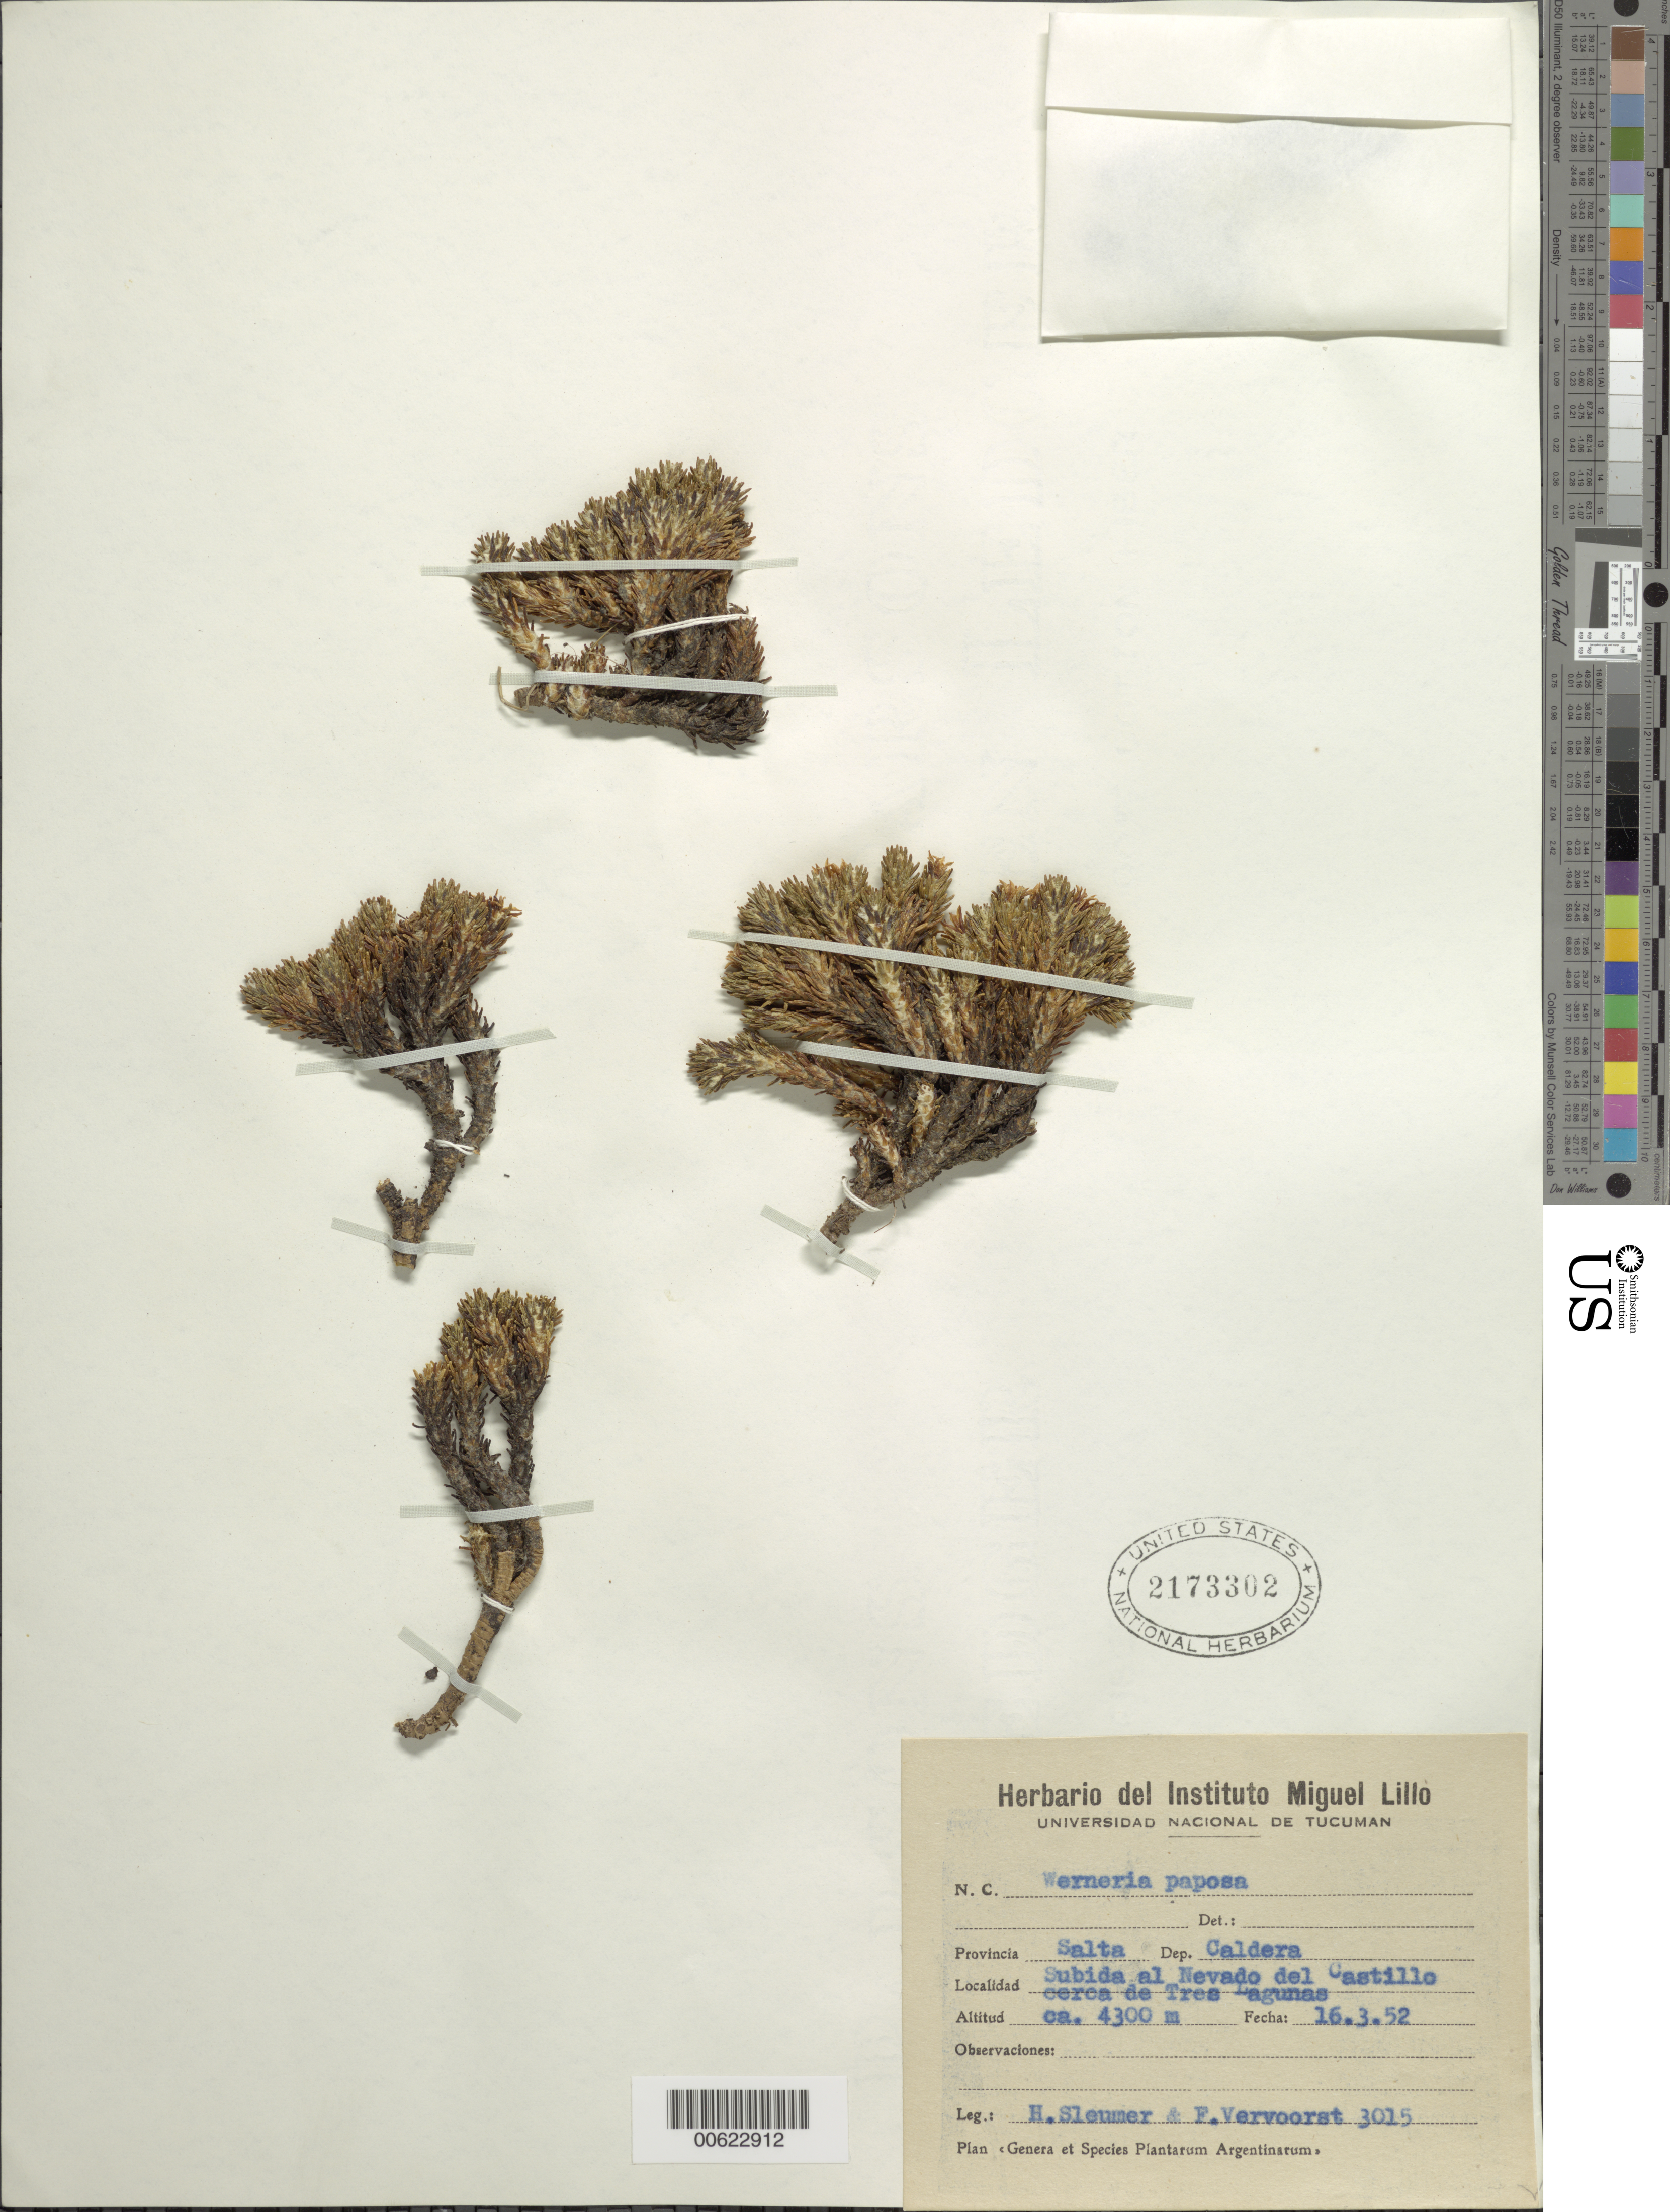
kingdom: Plantae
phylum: Tracheophyta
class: Magnoliopsida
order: Asterales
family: Asteraceae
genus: Xenophyllum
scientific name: Xenophyllum poposum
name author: (Phil.) V.A. Funk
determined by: Funk, Vicki A., (BOT), Smithsonian Institution - National Museum of Natural History (UNITED STATES)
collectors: H. O. Sleumer & F. B. Vervoorst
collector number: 3015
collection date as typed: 16 Mar 1952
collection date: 1952-03-16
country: Argentina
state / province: Salta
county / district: Caldera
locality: Subida al Nevado del Castillo cerca de Tres Lagunas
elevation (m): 4300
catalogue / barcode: US 2173302